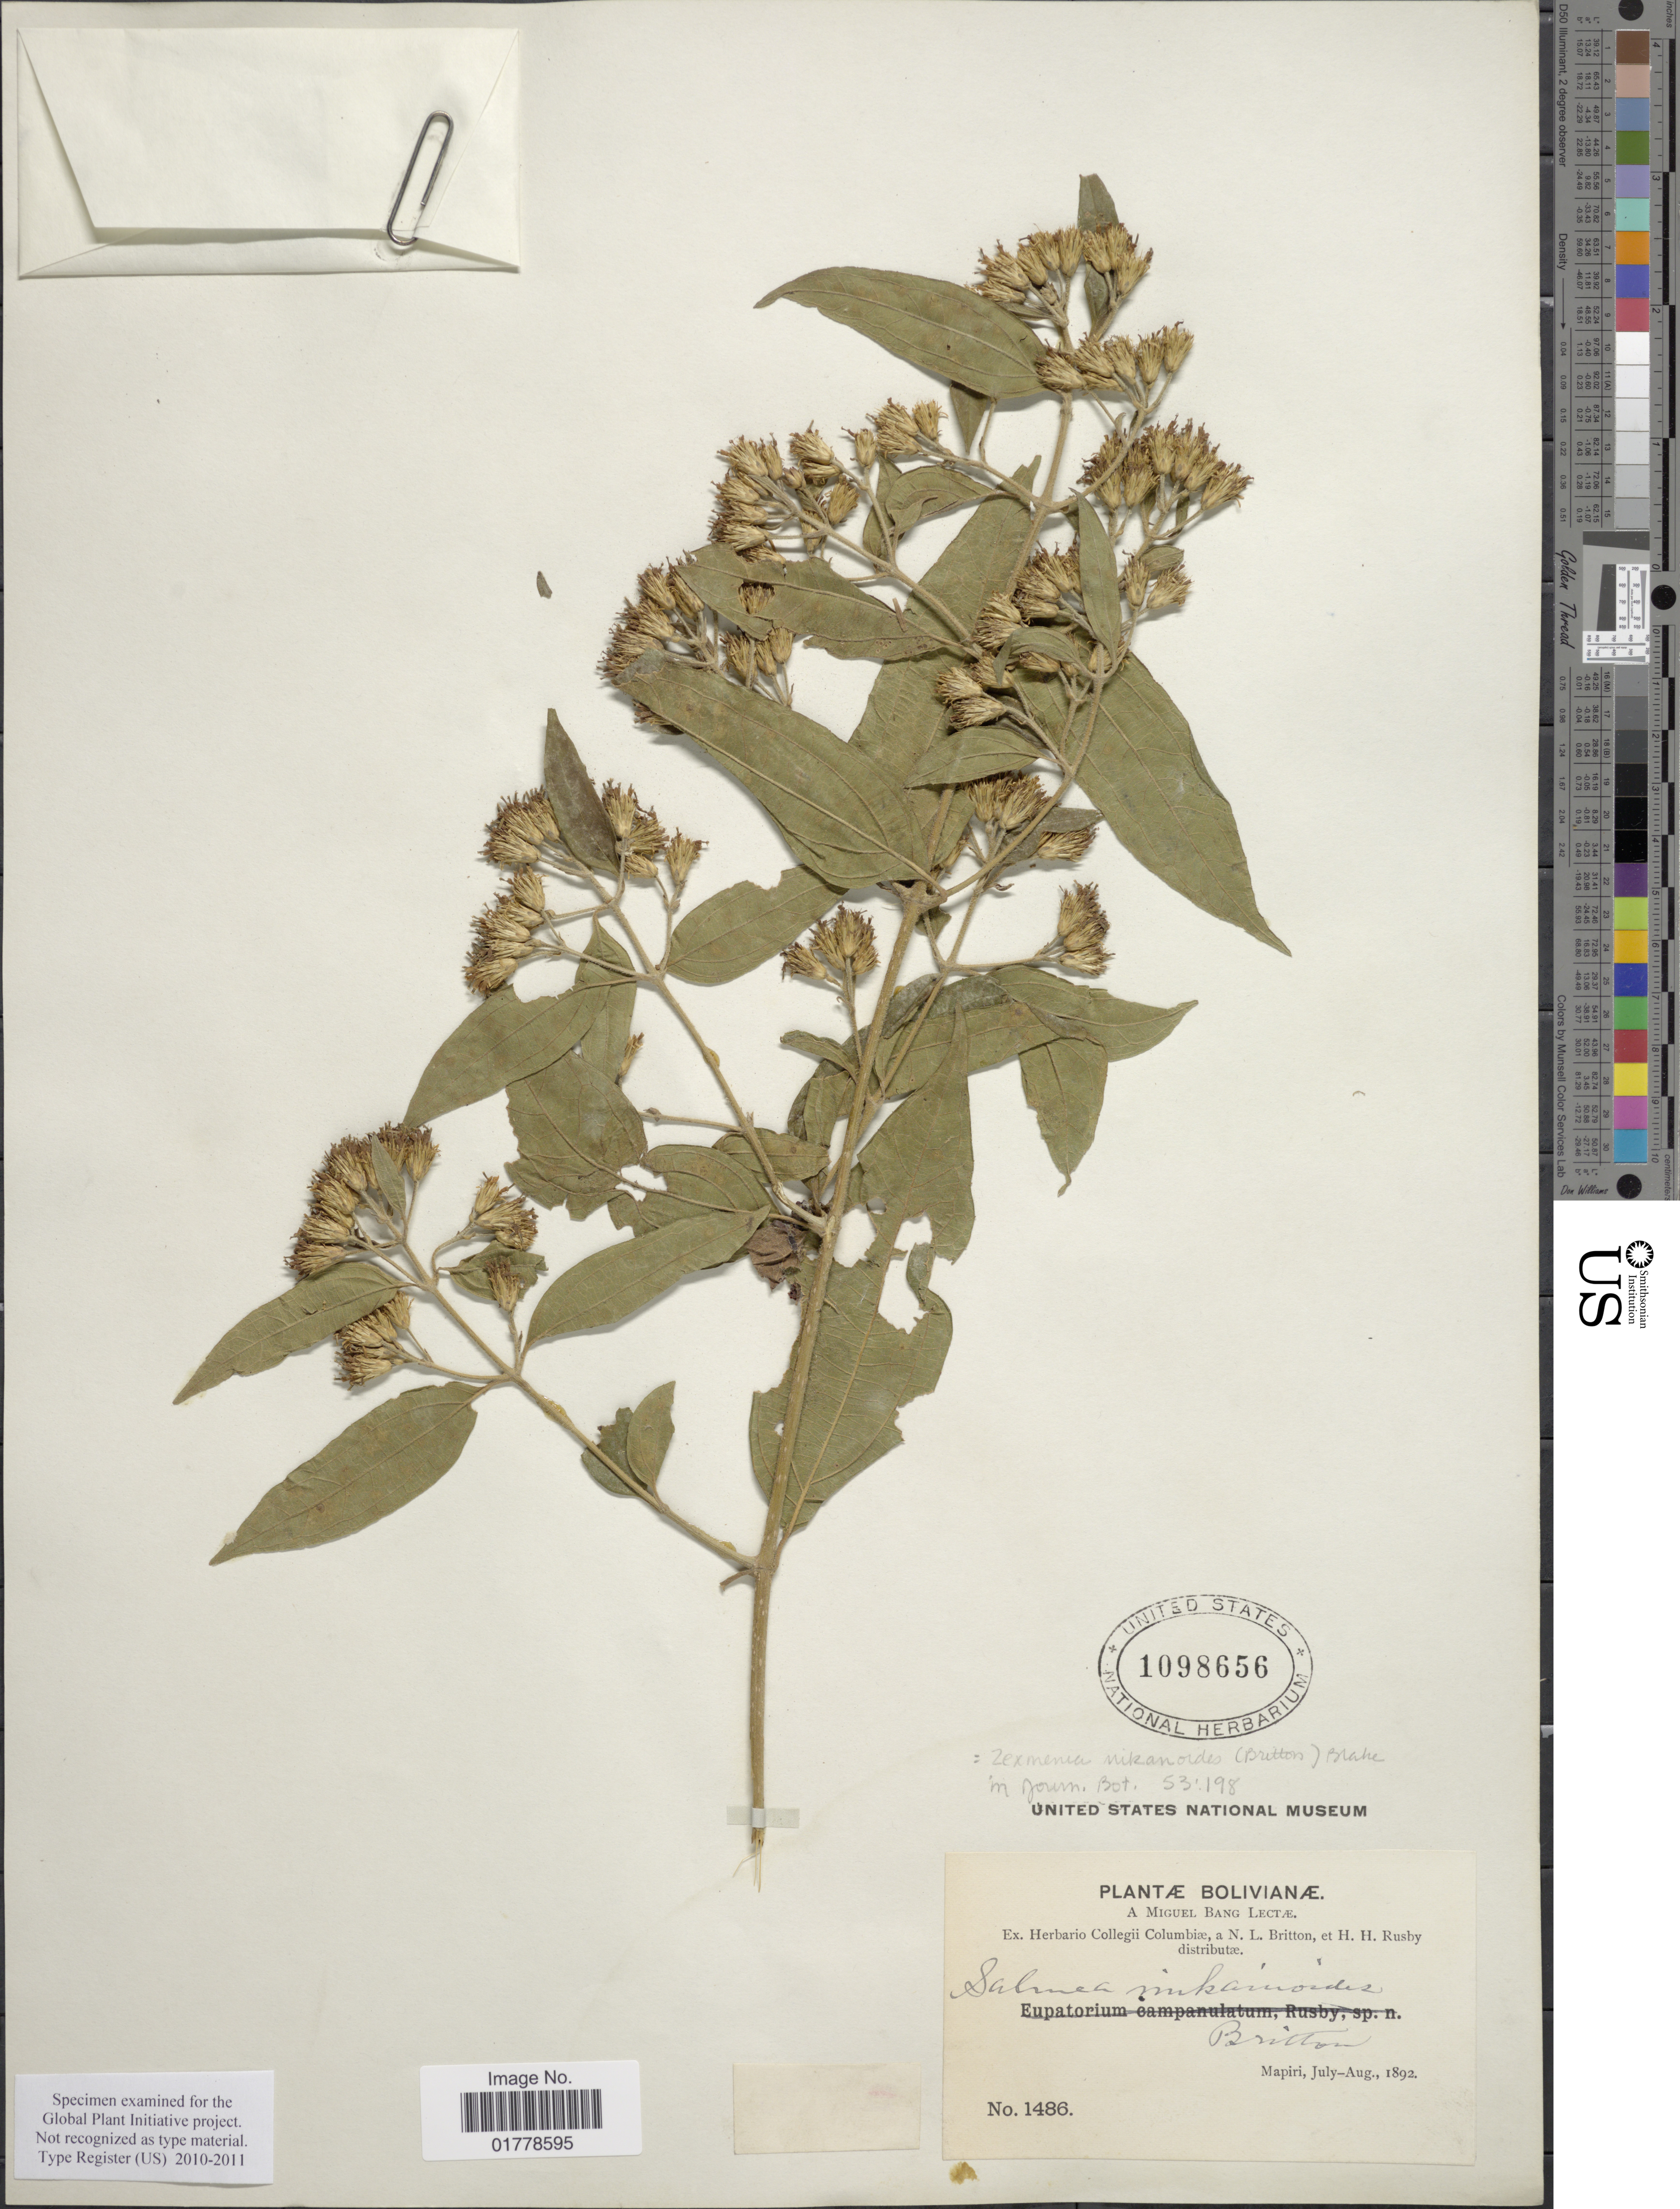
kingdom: Plantae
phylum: Tracheophyta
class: Magnoliopsida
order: Asterales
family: Asteraceae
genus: Oblivia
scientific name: Oblivia mikanioides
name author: (Britton) Strother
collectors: M. Bang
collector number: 1486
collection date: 1892-07/1892-08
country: Bolivia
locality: Mapiri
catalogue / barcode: US 1098656